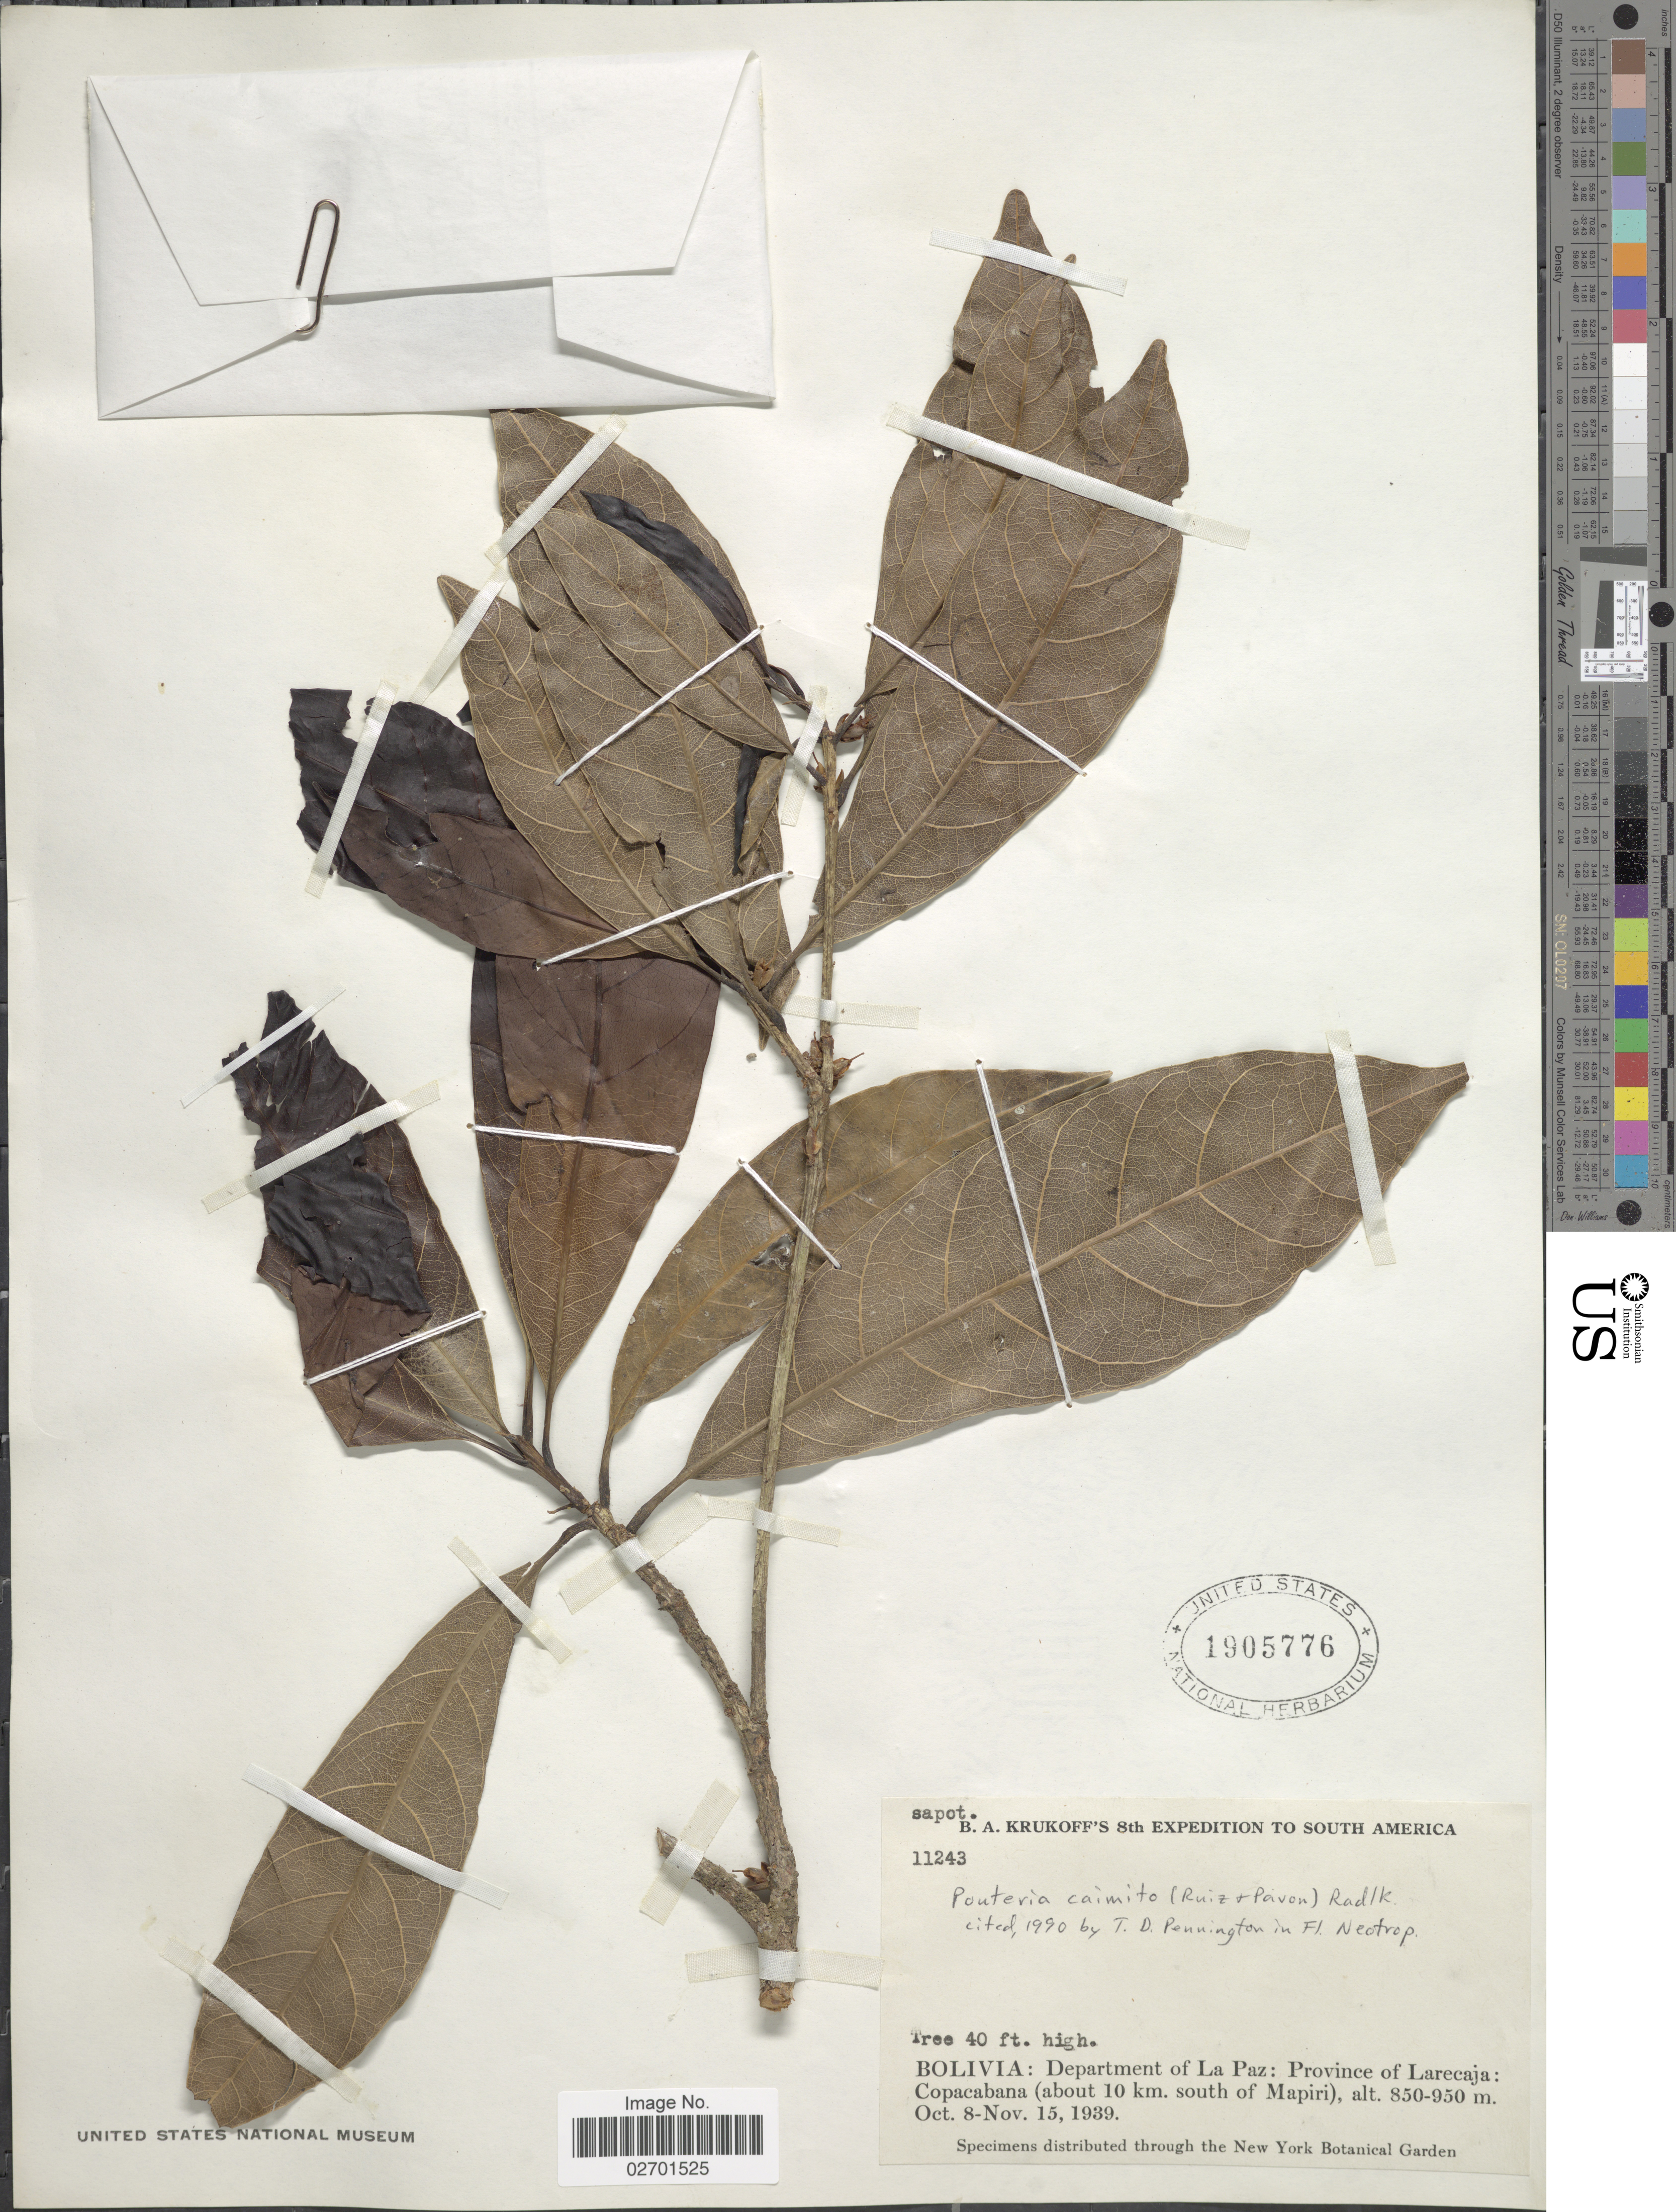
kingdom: Plantae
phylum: Tracheophyta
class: Magnoliopsida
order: Ericales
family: Sapotaceae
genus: Pouteria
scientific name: Pouteria caimito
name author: (Ruiz & Pav.) Radlk.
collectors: B. A. Krukoff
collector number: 11243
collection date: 1939-10-08/1939-11-15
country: Bolivia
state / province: La Paz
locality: Province of Larecaja: Copacabana (about 10 km. south of Mapiri).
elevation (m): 850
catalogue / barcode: US 1905776